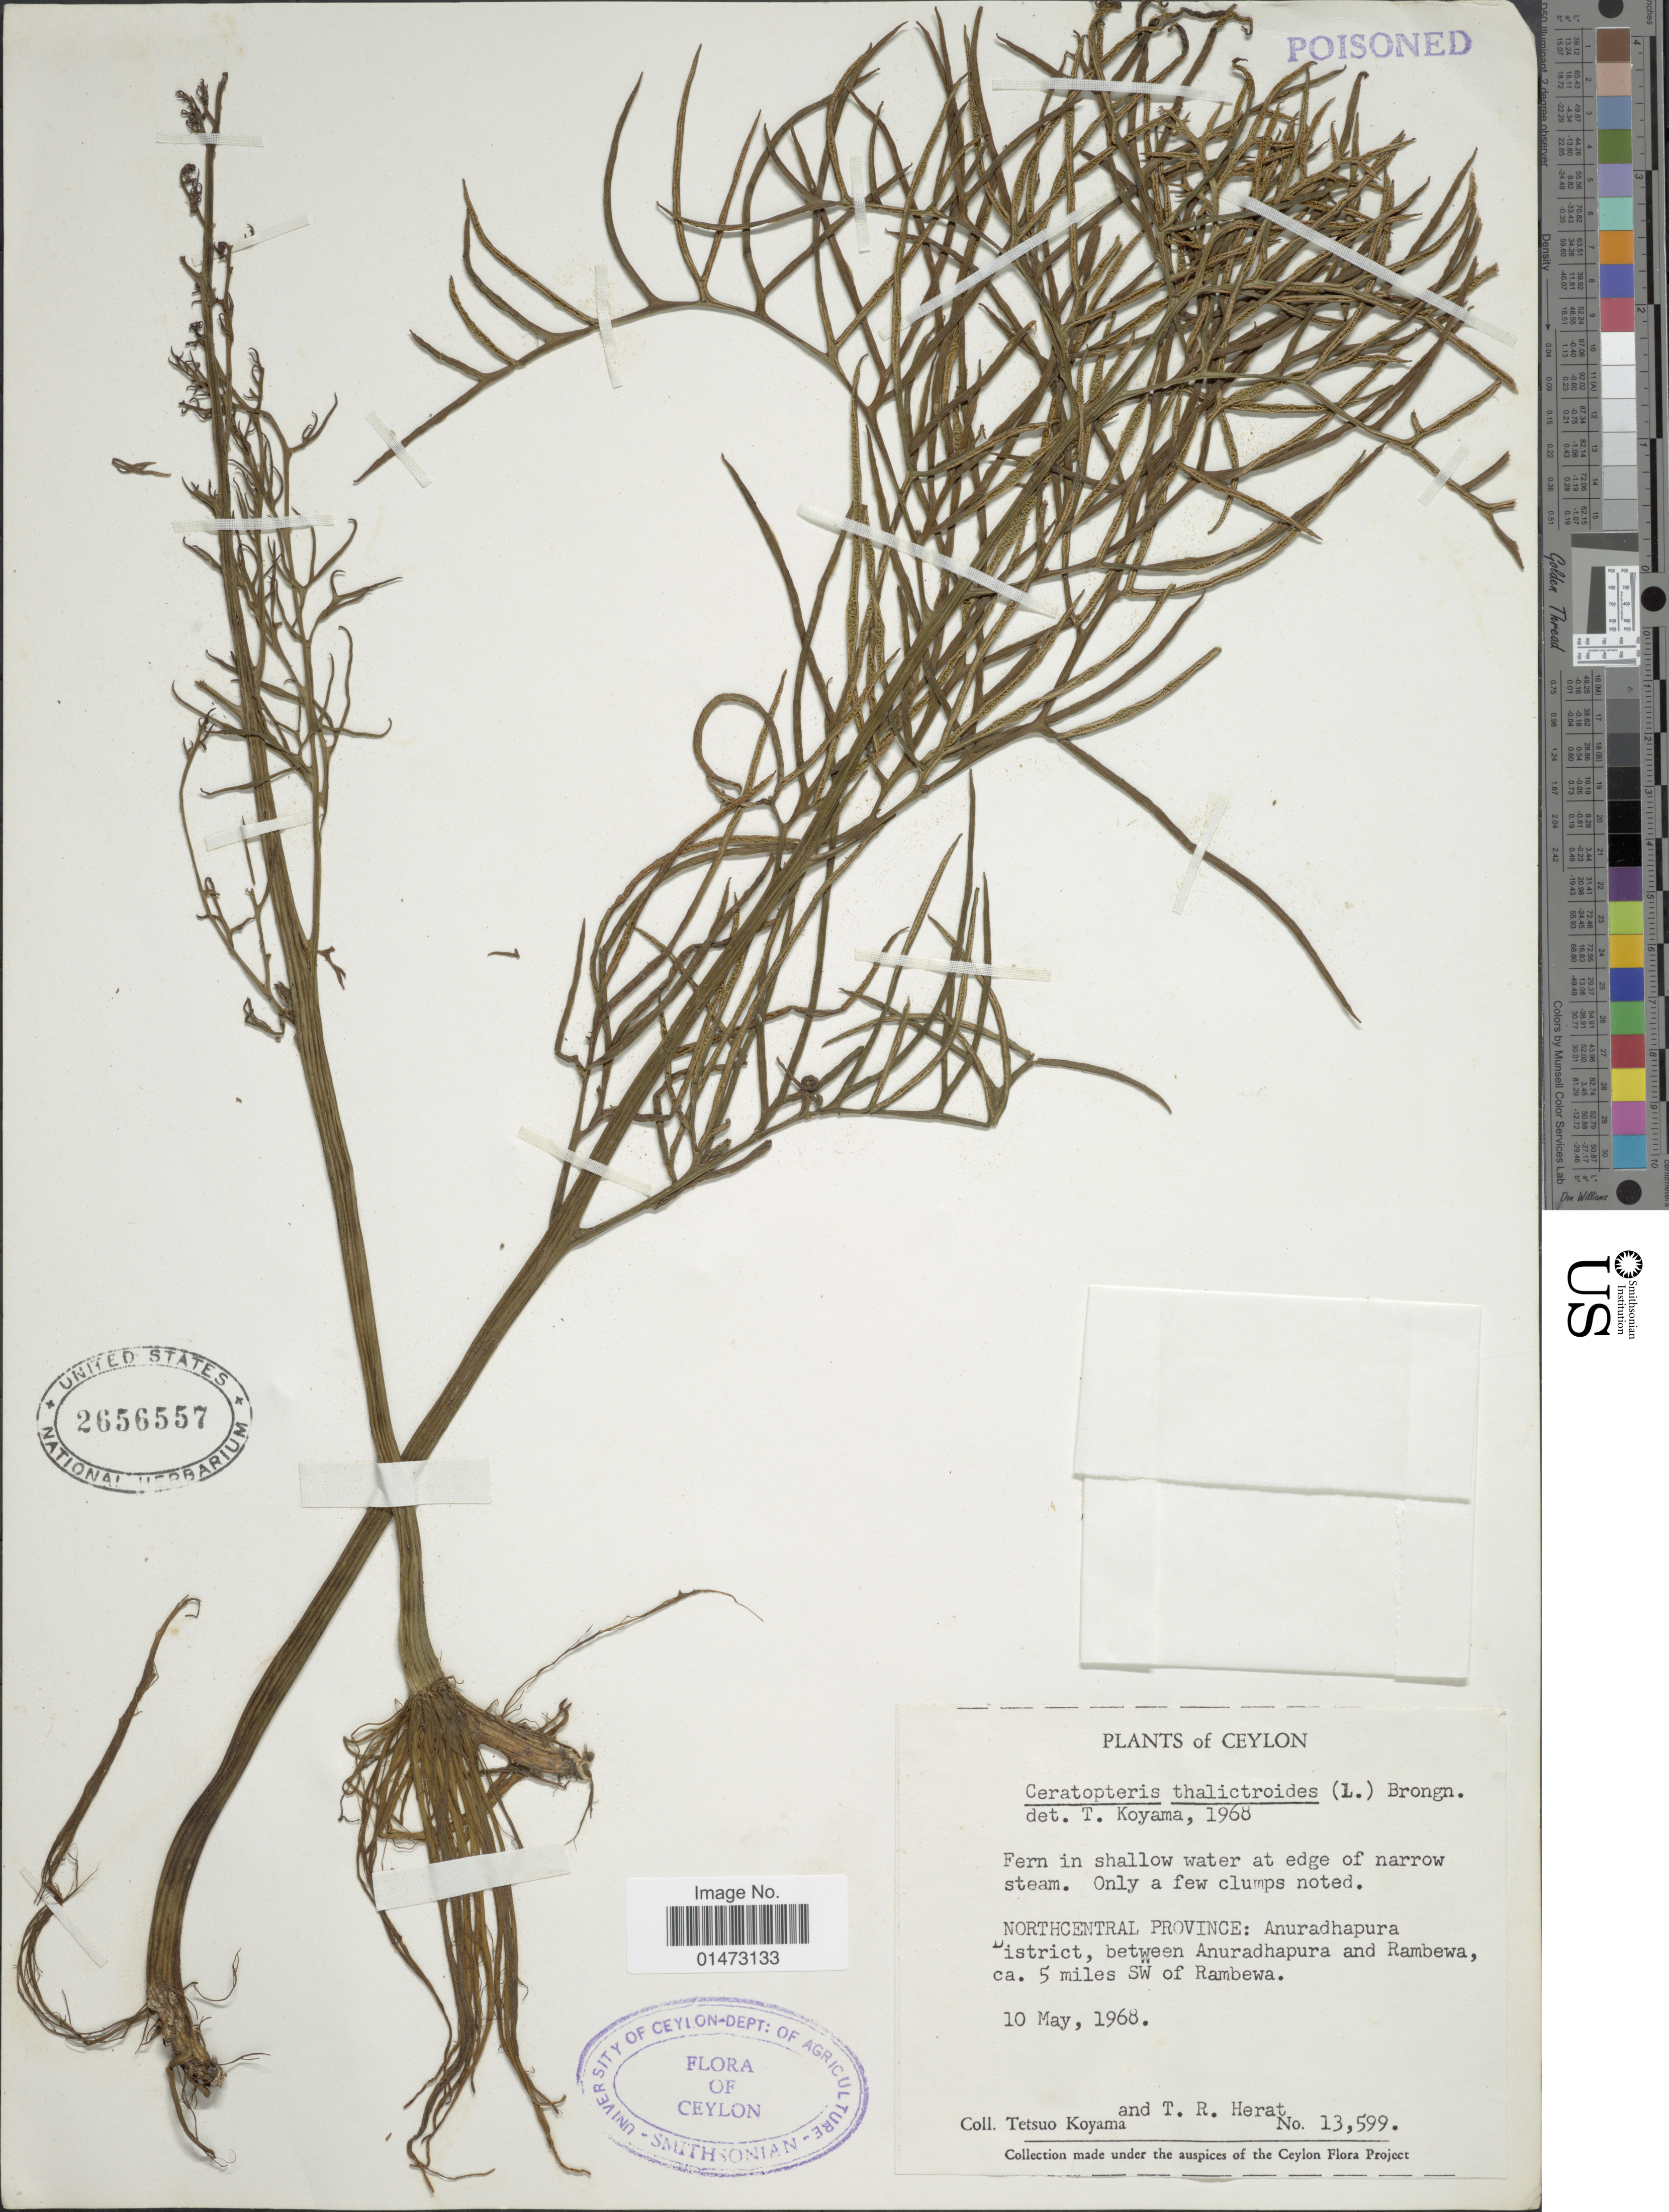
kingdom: Plantae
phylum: Tracheophyta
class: Polypodiopsida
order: Polypodiales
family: Pteridaceae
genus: Ceratopteris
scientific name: Ceratopteris thalictroides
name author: (L.) Brongn.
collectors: T. Koyama & T. R. Herat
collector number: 13599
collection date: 1968-05-10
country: Sri Lanka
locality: Ceylon. Northcentral Province: Anuradhapura District, between Anuradhapura and Rambewa, ca. 5 miles SW of Rambewa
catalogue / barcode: US 2656557